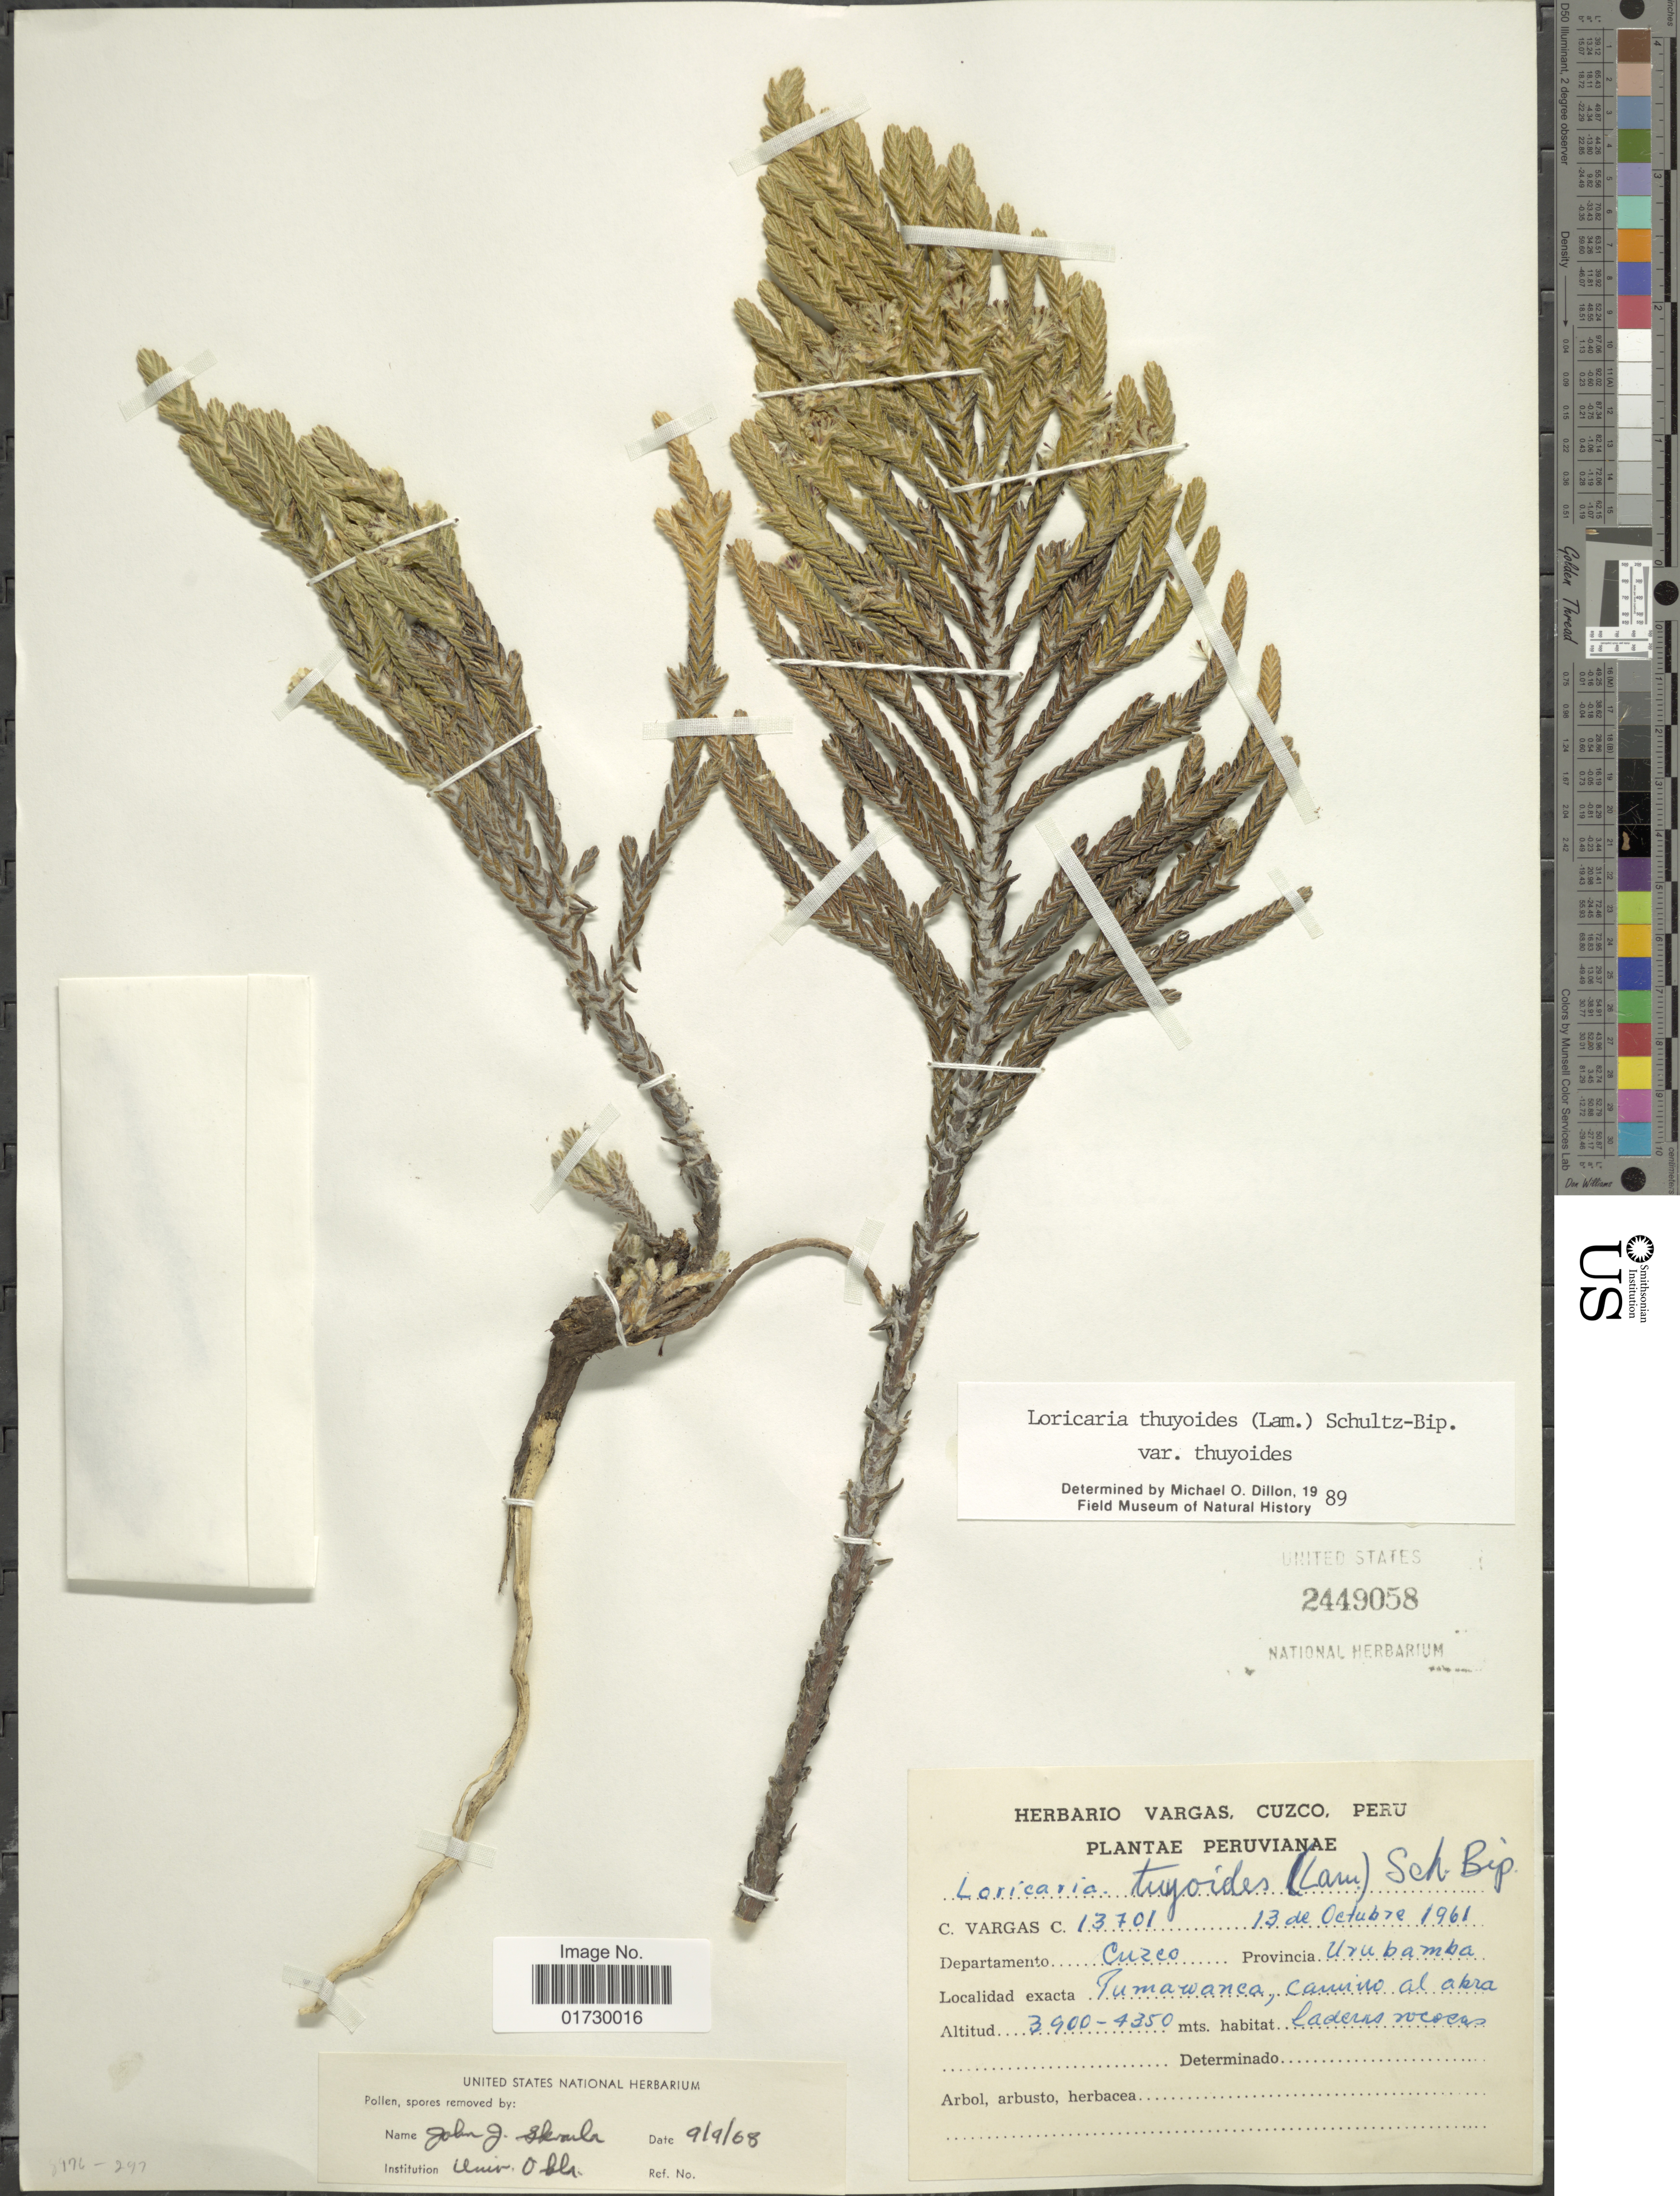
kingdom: Plantae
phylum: Tracheophyta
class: Magnoliopsida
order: Asterales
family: Asteraceae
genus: Loricaria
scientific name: Loricaria thuyoides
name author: (Lam.) Sch. Bip.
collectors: C. Vargas Calderón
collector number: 13701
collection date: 1961-10-13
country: Peru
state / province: Cusco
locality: Provincia Urubamba, Pumahuanca, camino al abra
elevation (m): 3900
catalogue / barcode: US 2449058